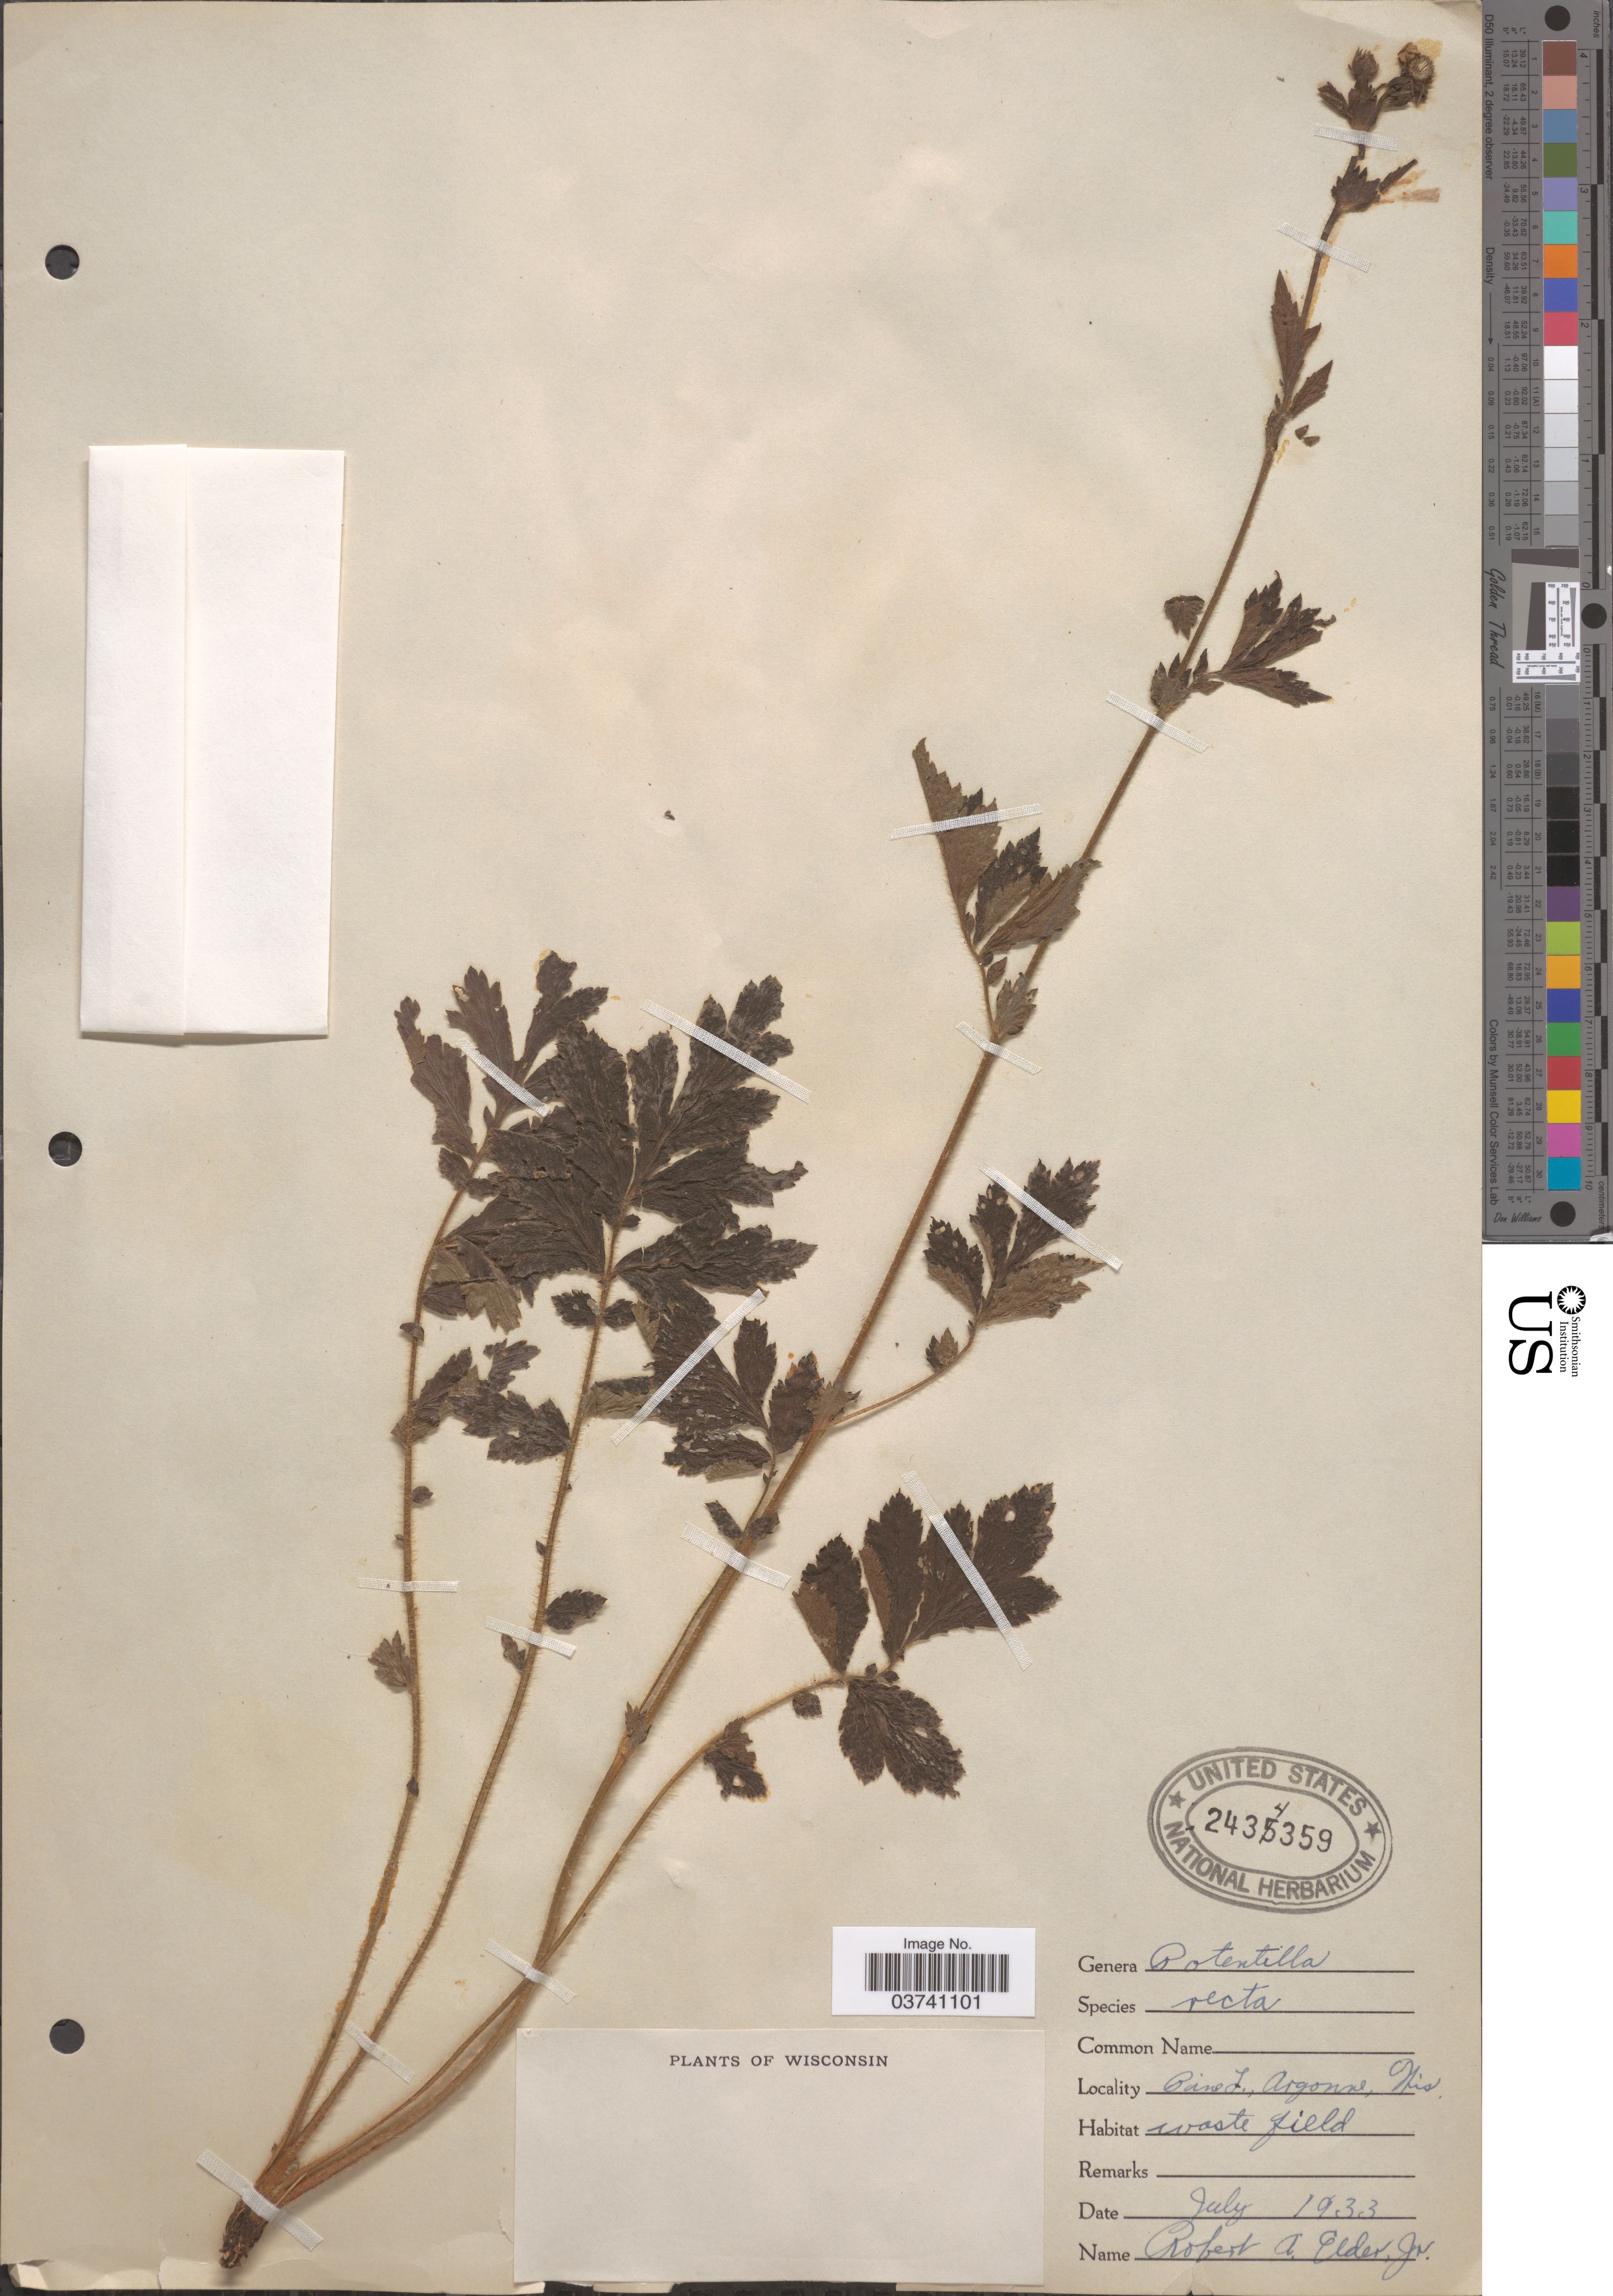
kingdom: Plantae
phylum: Tracheophyta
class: Magnoliopsida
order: Rosales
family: Rosaceae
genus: Potentilla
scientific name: Potentilla recta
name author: L.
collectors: R. E. Elder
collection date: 1933-07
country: United States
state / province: Wisconsin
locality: Baine F., Argonne.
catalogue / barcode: US 2434359